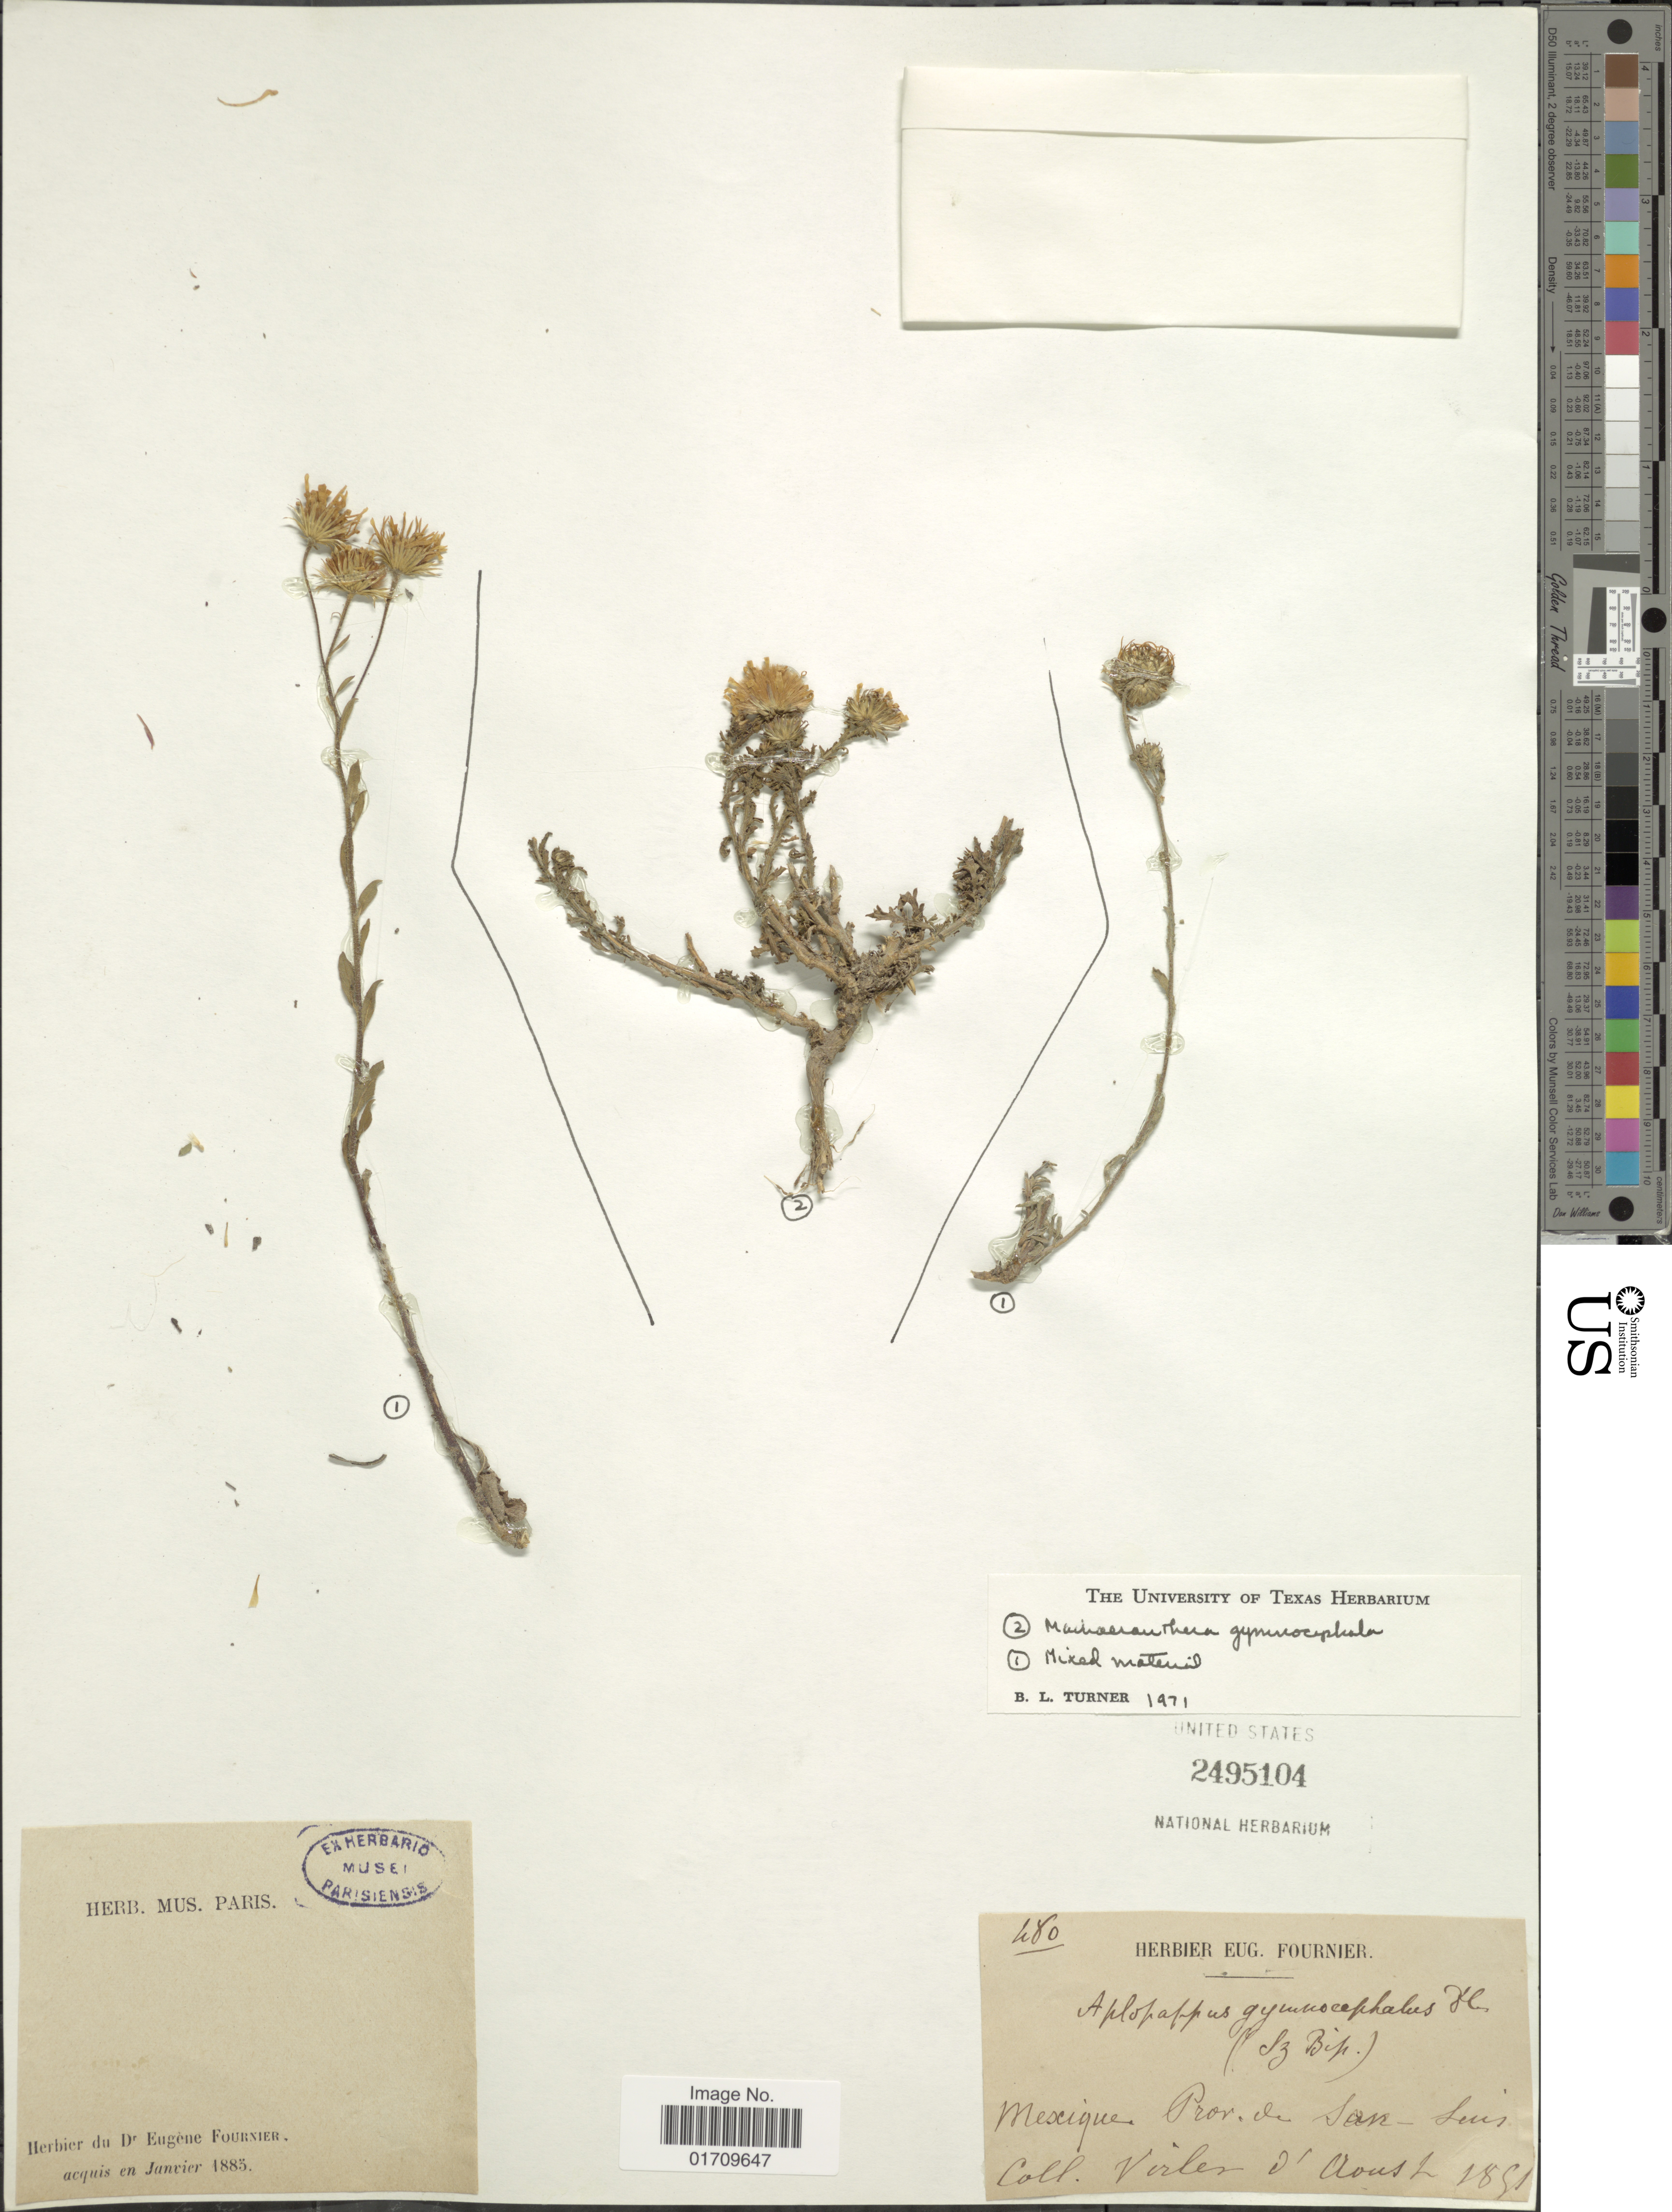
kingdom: Plantae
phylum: Tracheophyta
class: Magnoliopsida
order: Asterales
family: Asteraceae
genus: Machaeranthera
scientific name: Machaeranthera gymnocephala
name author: (DC.) Shinners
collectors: Virles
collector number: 480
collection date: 1851-08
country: Mexico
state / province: San Luis Potosí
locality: Mexique, Prov. de San-Luis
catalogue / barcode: US 2495104